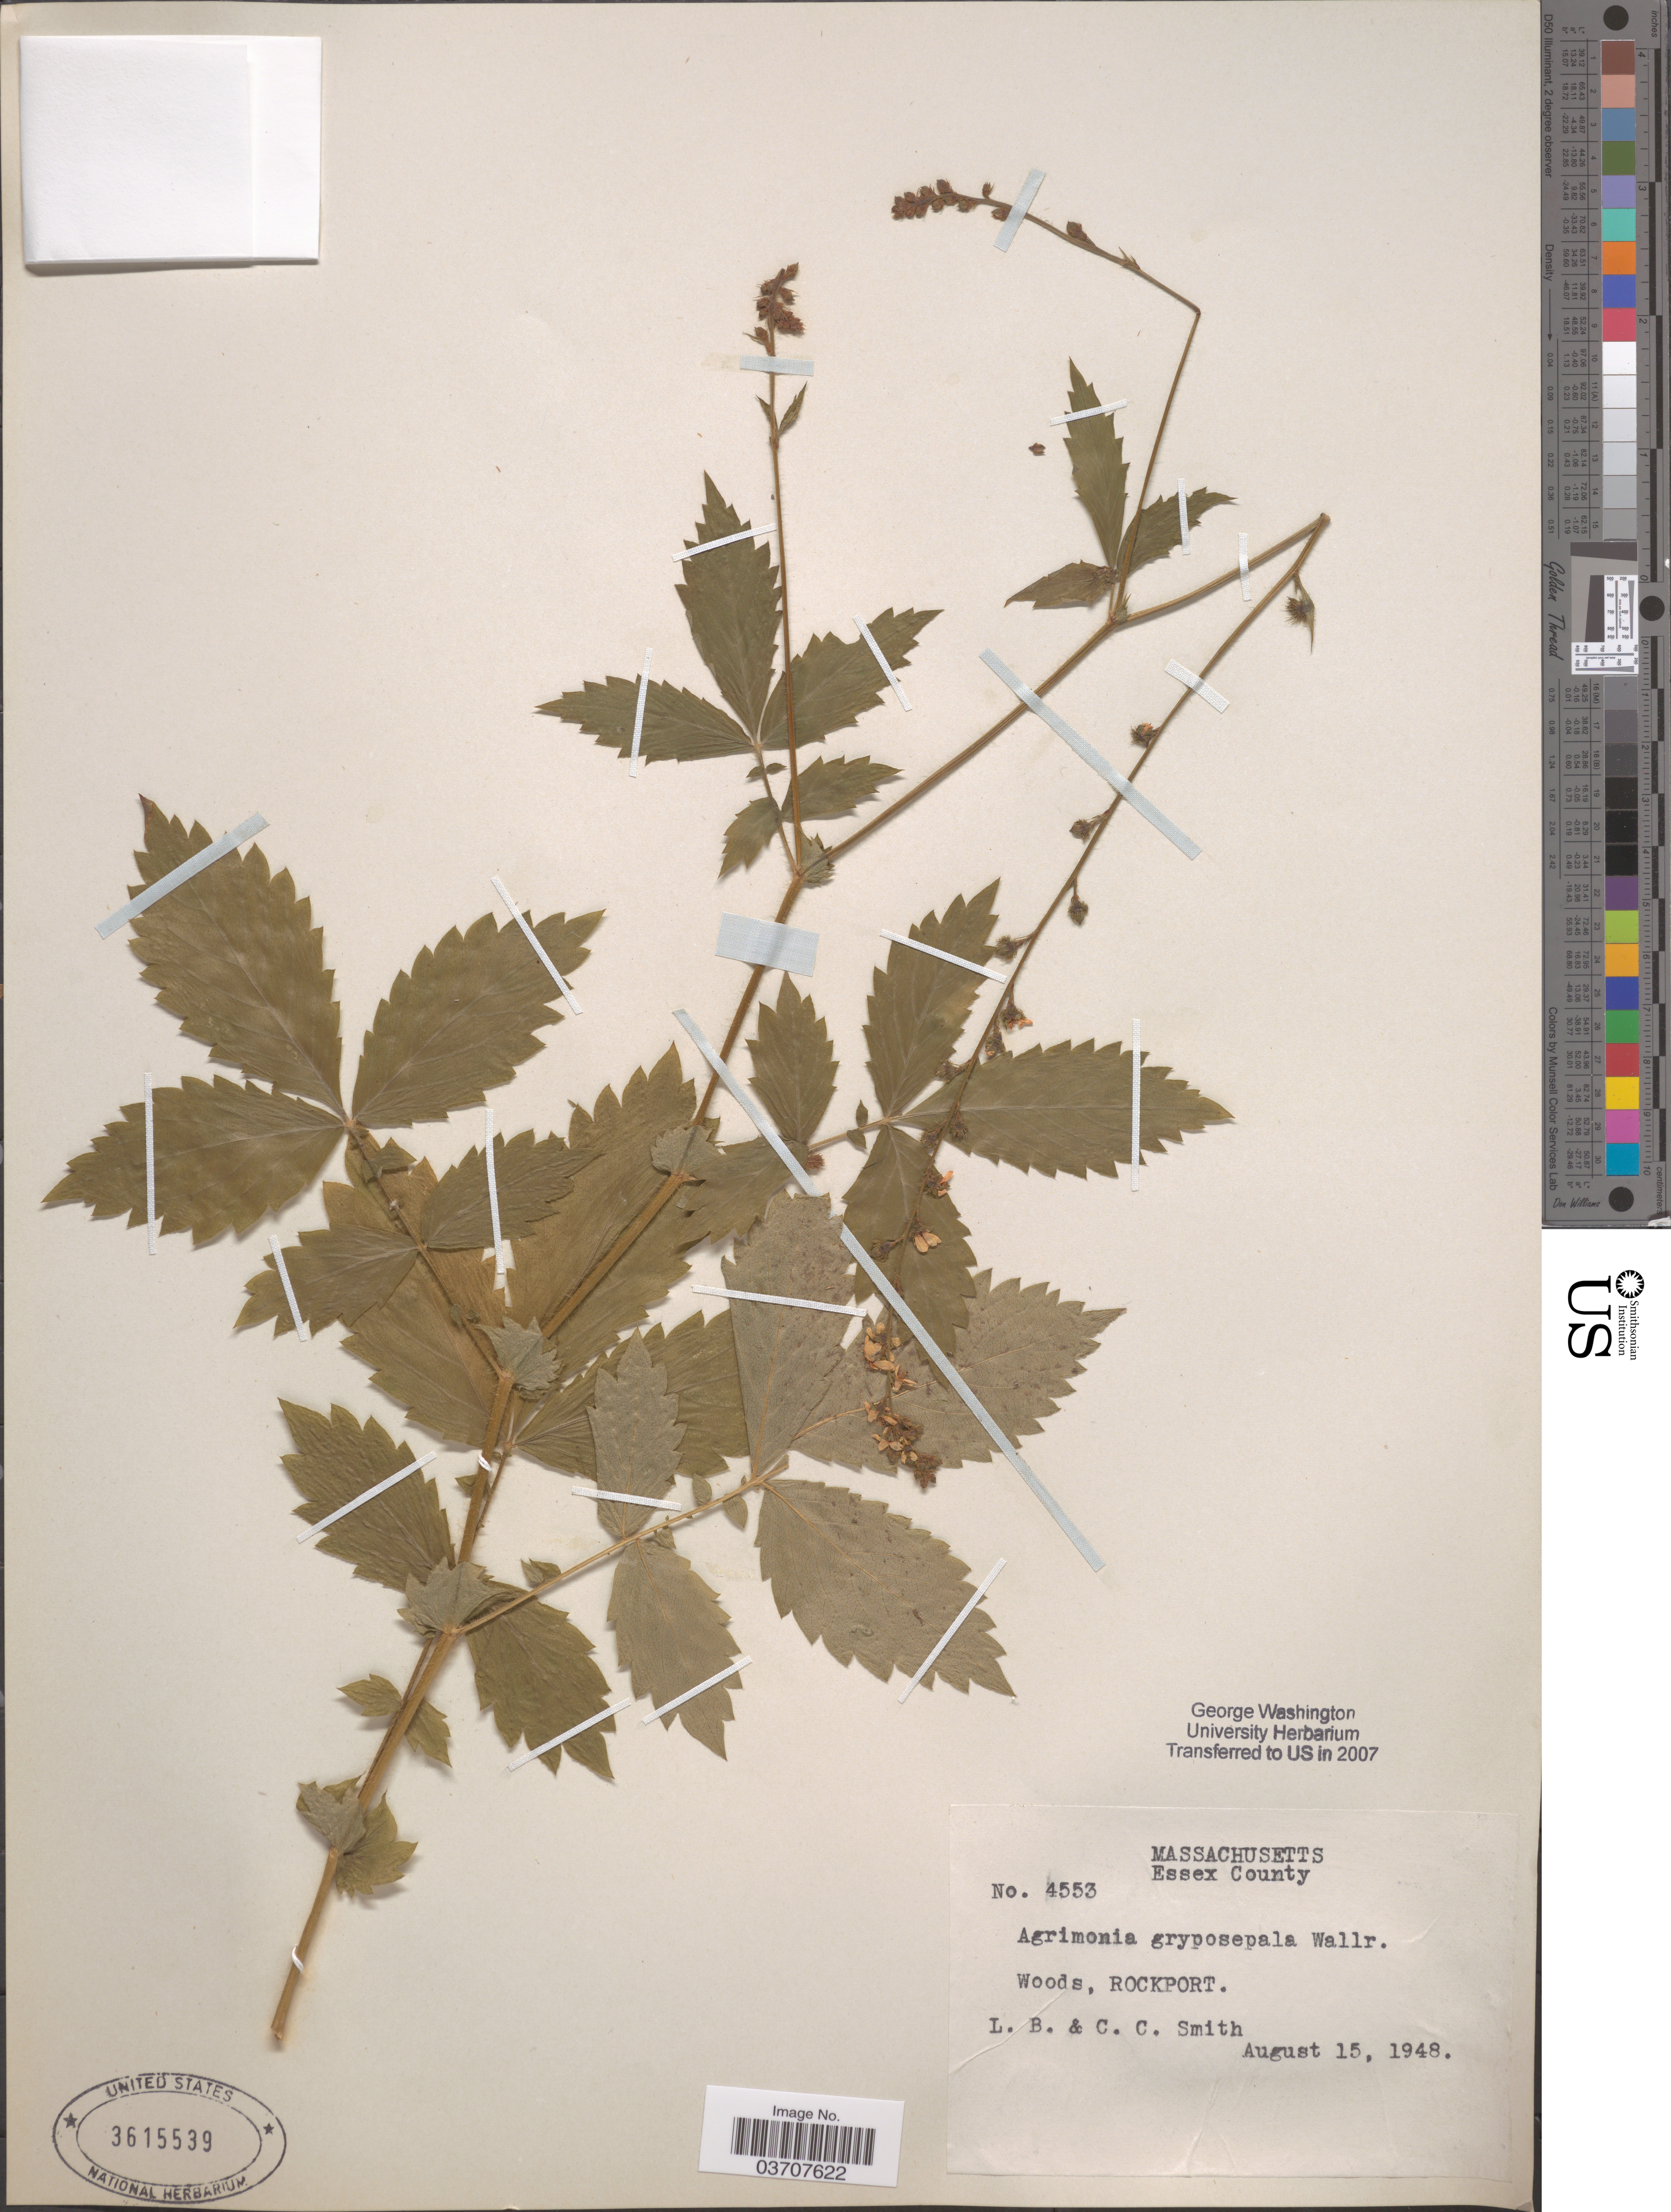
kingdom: Plantae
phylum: Tracheophyta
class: Magnoliopsida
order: Rosales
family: Rosaceae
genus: Agrimonia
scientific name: Agrimonia gryposepala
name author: Wallr.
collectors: L. Smith & C. C. Smith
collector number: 4553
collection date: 1948-08-15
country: United States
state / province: Massachusetts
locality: Essex County. Rockport.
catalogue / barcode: US 3615539